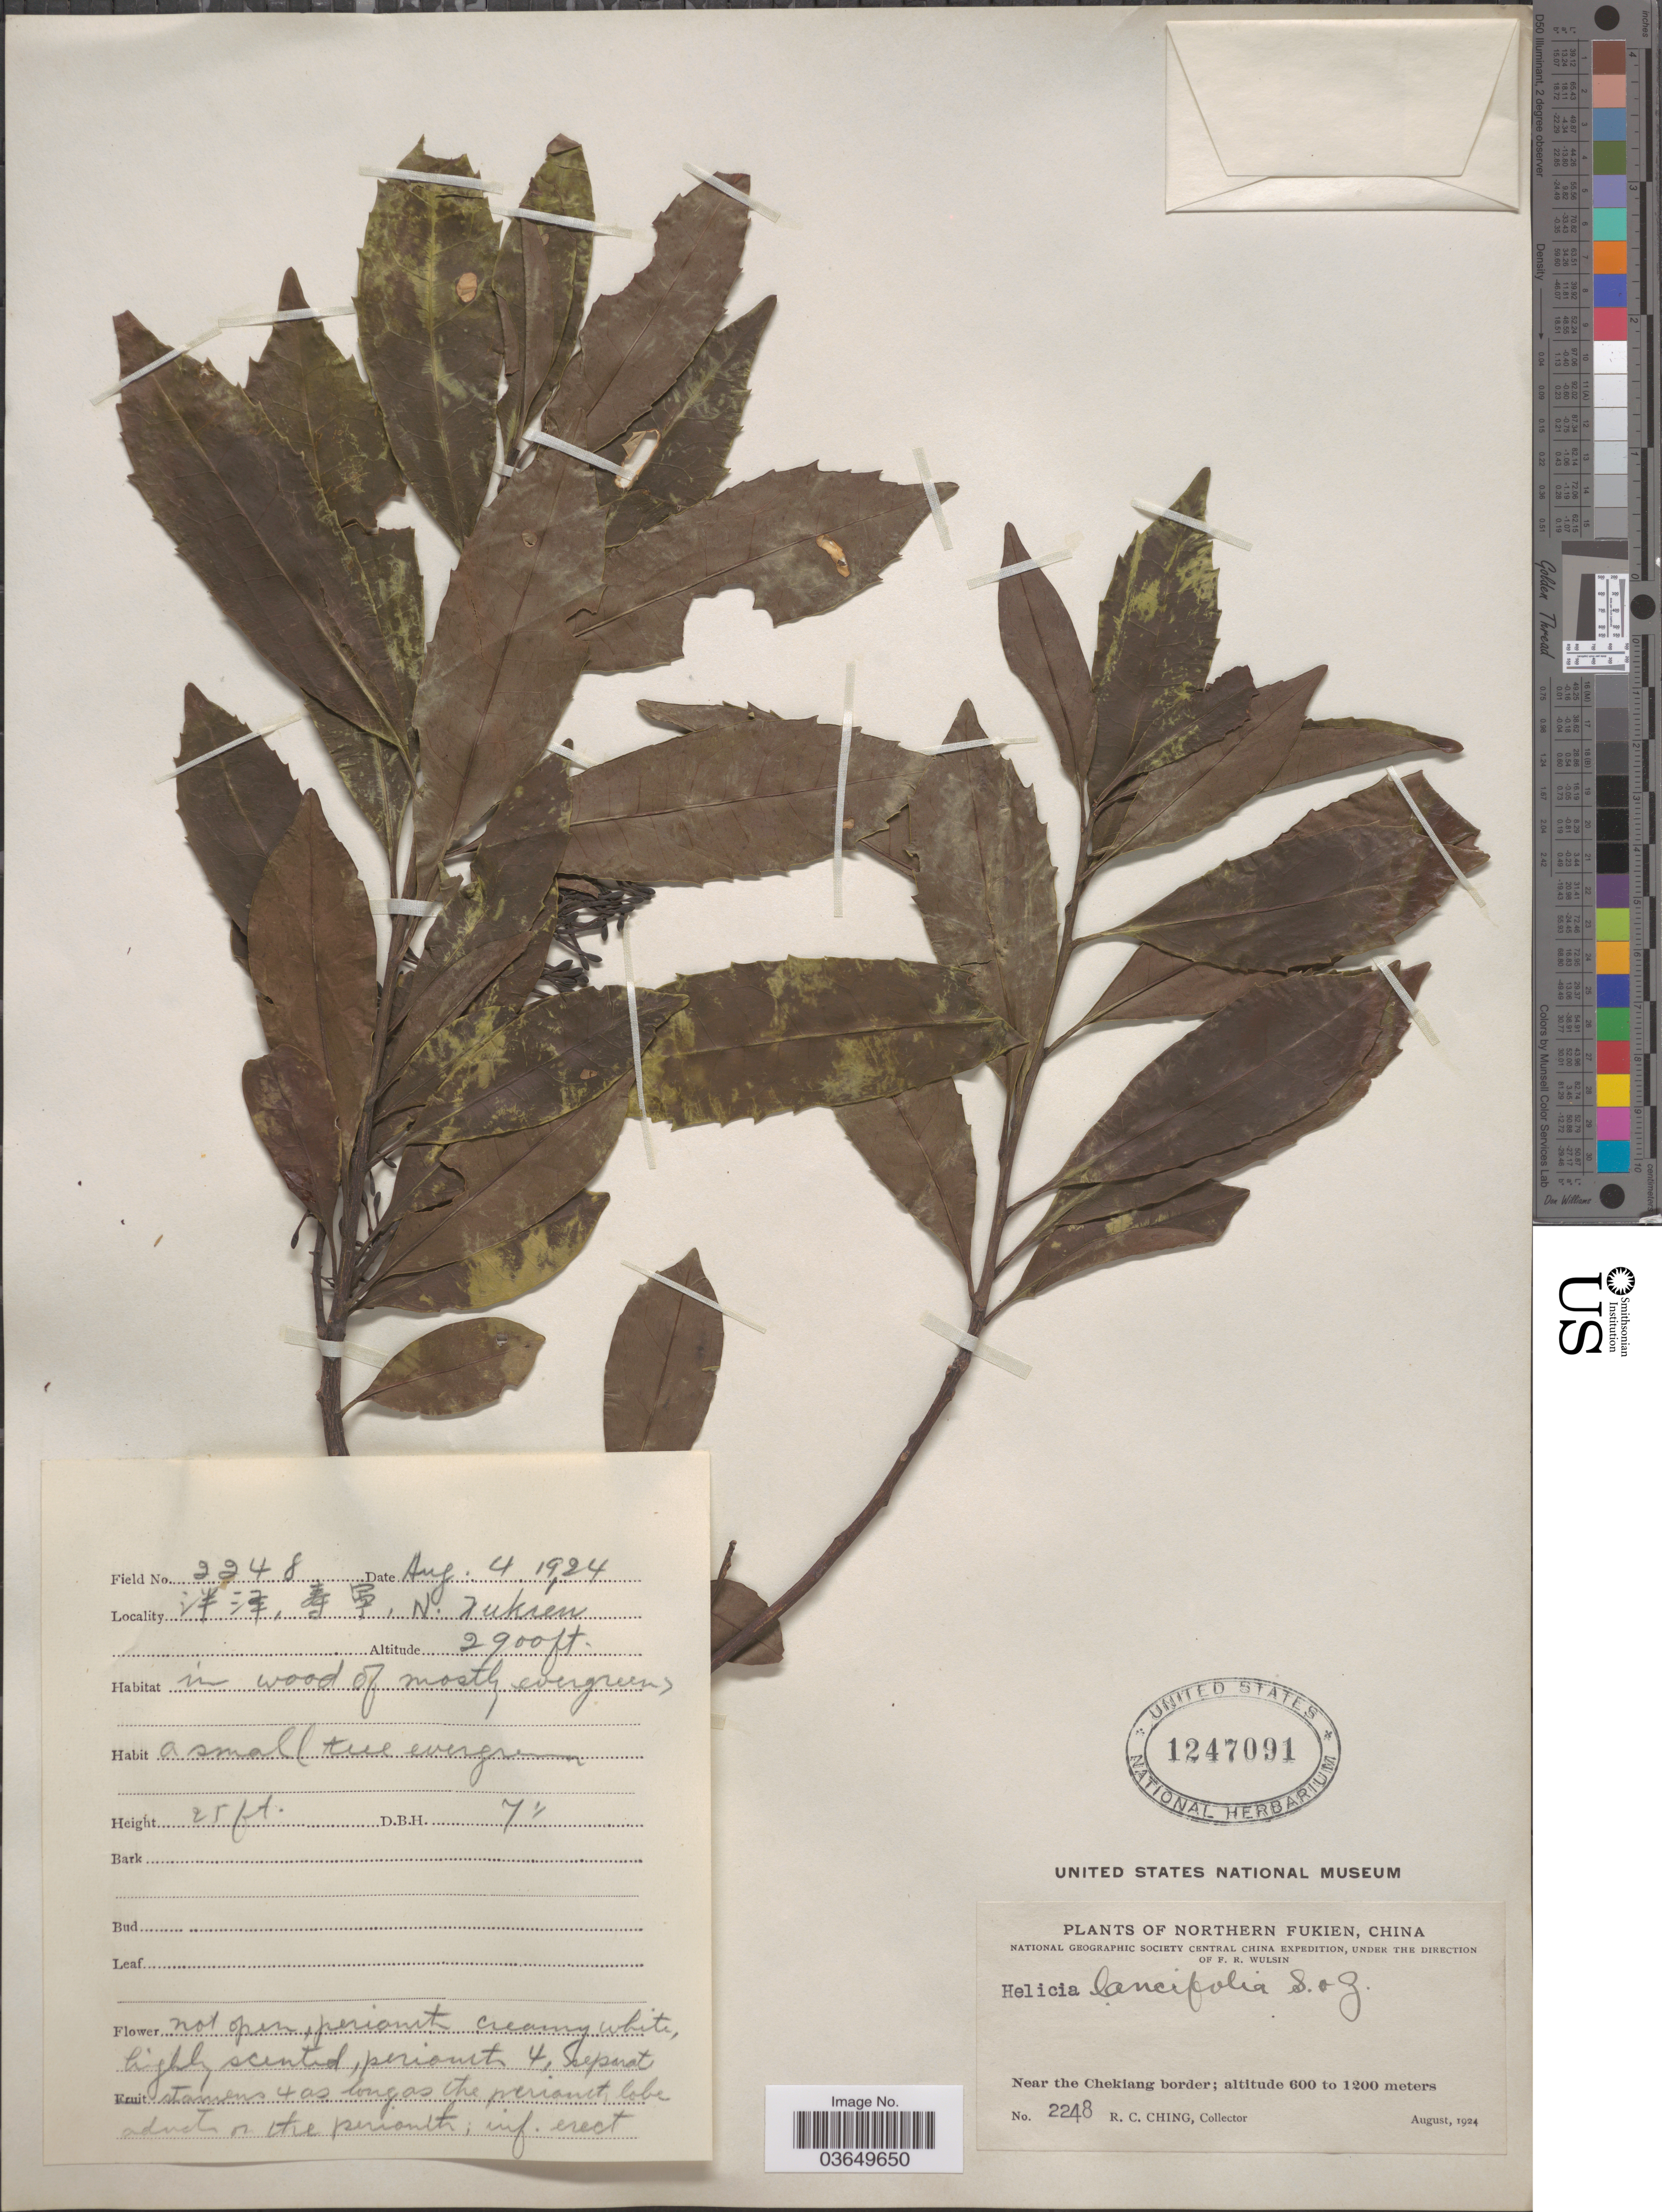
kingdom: Plantae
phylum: Tracheophyta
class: Magnoliopsida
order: Proteales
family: Proteaceae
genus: Helicia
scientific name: Helicia cochinchinensis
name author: Lour.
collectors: R. C. Ching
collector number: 2248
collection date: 1924-08-04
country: China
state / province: Fujian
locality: Northern Fukien. Near the Chekiang border. X, N. Fukien.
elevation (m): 884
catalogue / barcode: US 1247091